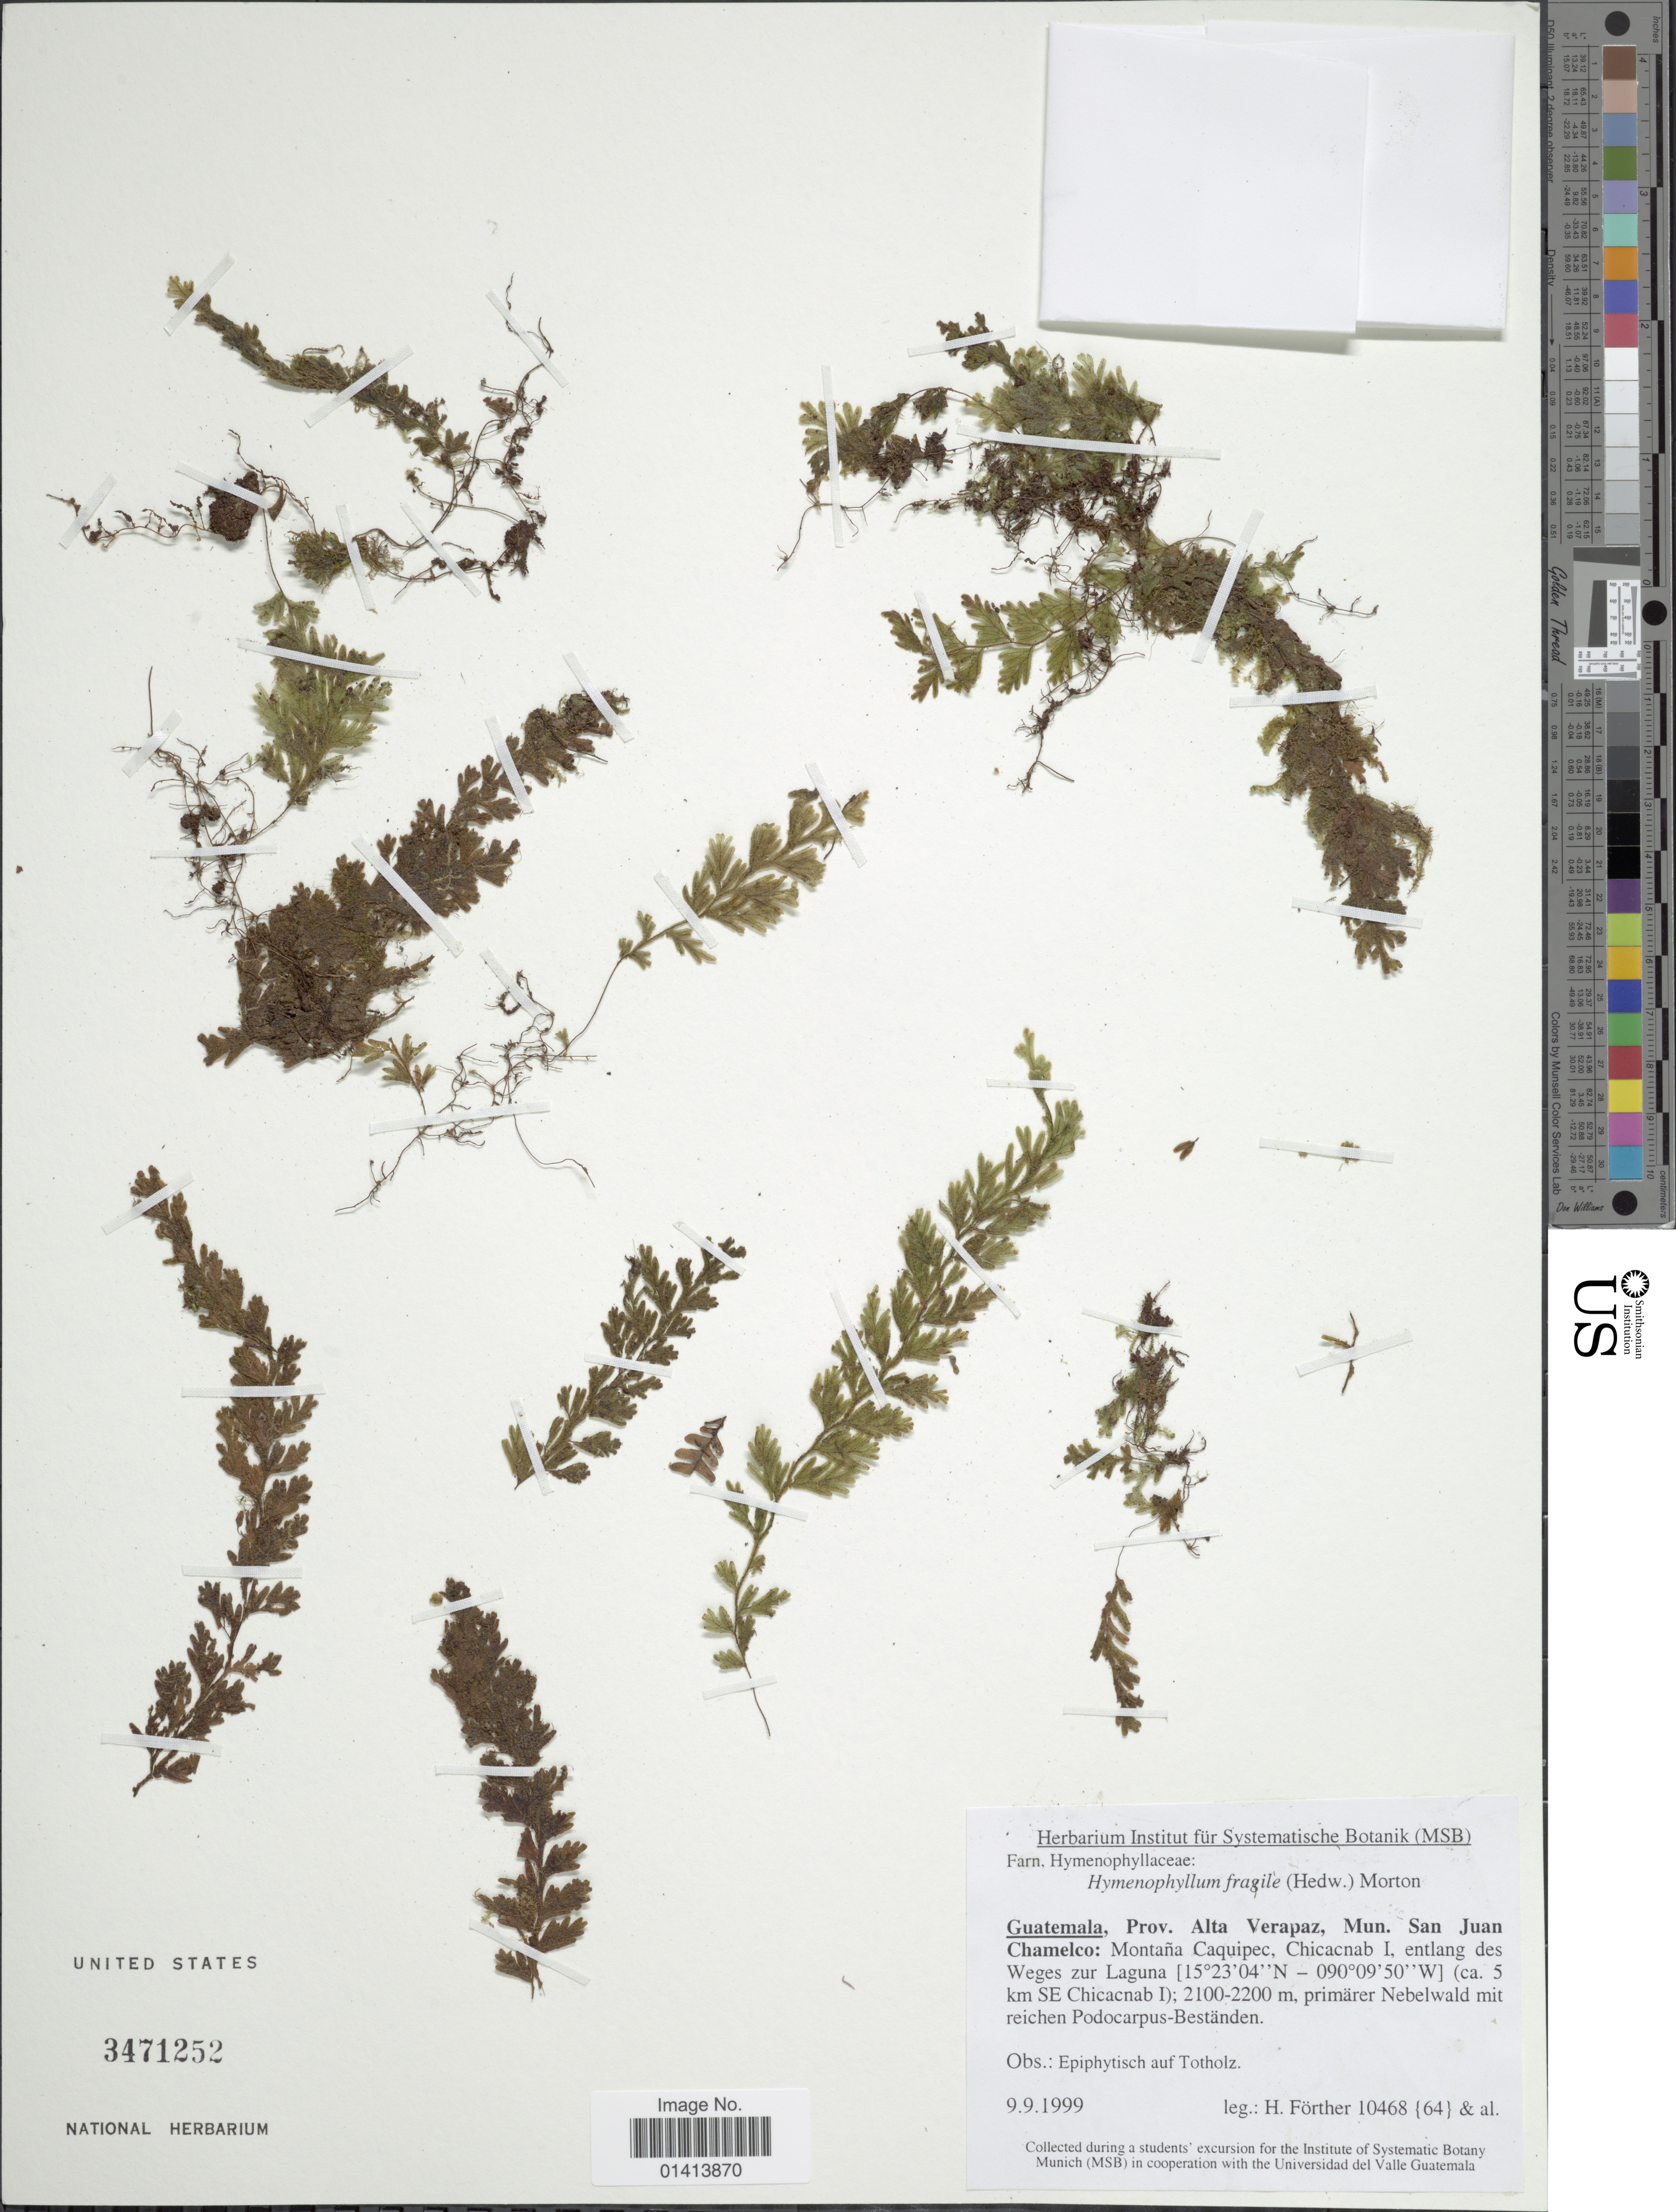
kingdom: Plantae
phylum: Tracheophyta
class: Polypodiopsida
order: Hymenophyllales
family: Hymenophyllaceae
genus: Hymenophyllum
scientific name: Hymenophyllum fragile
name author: (Hedw.) C.V. Morton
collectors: H. Förther & et al.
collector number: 10468 {64}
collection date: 1999-09-09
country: Guatemala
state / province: Alta Verapaz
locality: Mun, San Juan Chamelco: Montaña Caquipec, Chicacnab I, entlang des Weges zur Laguna (ca 5 km SE CHicacnab I)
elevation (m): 2100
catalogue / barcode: US 3471252